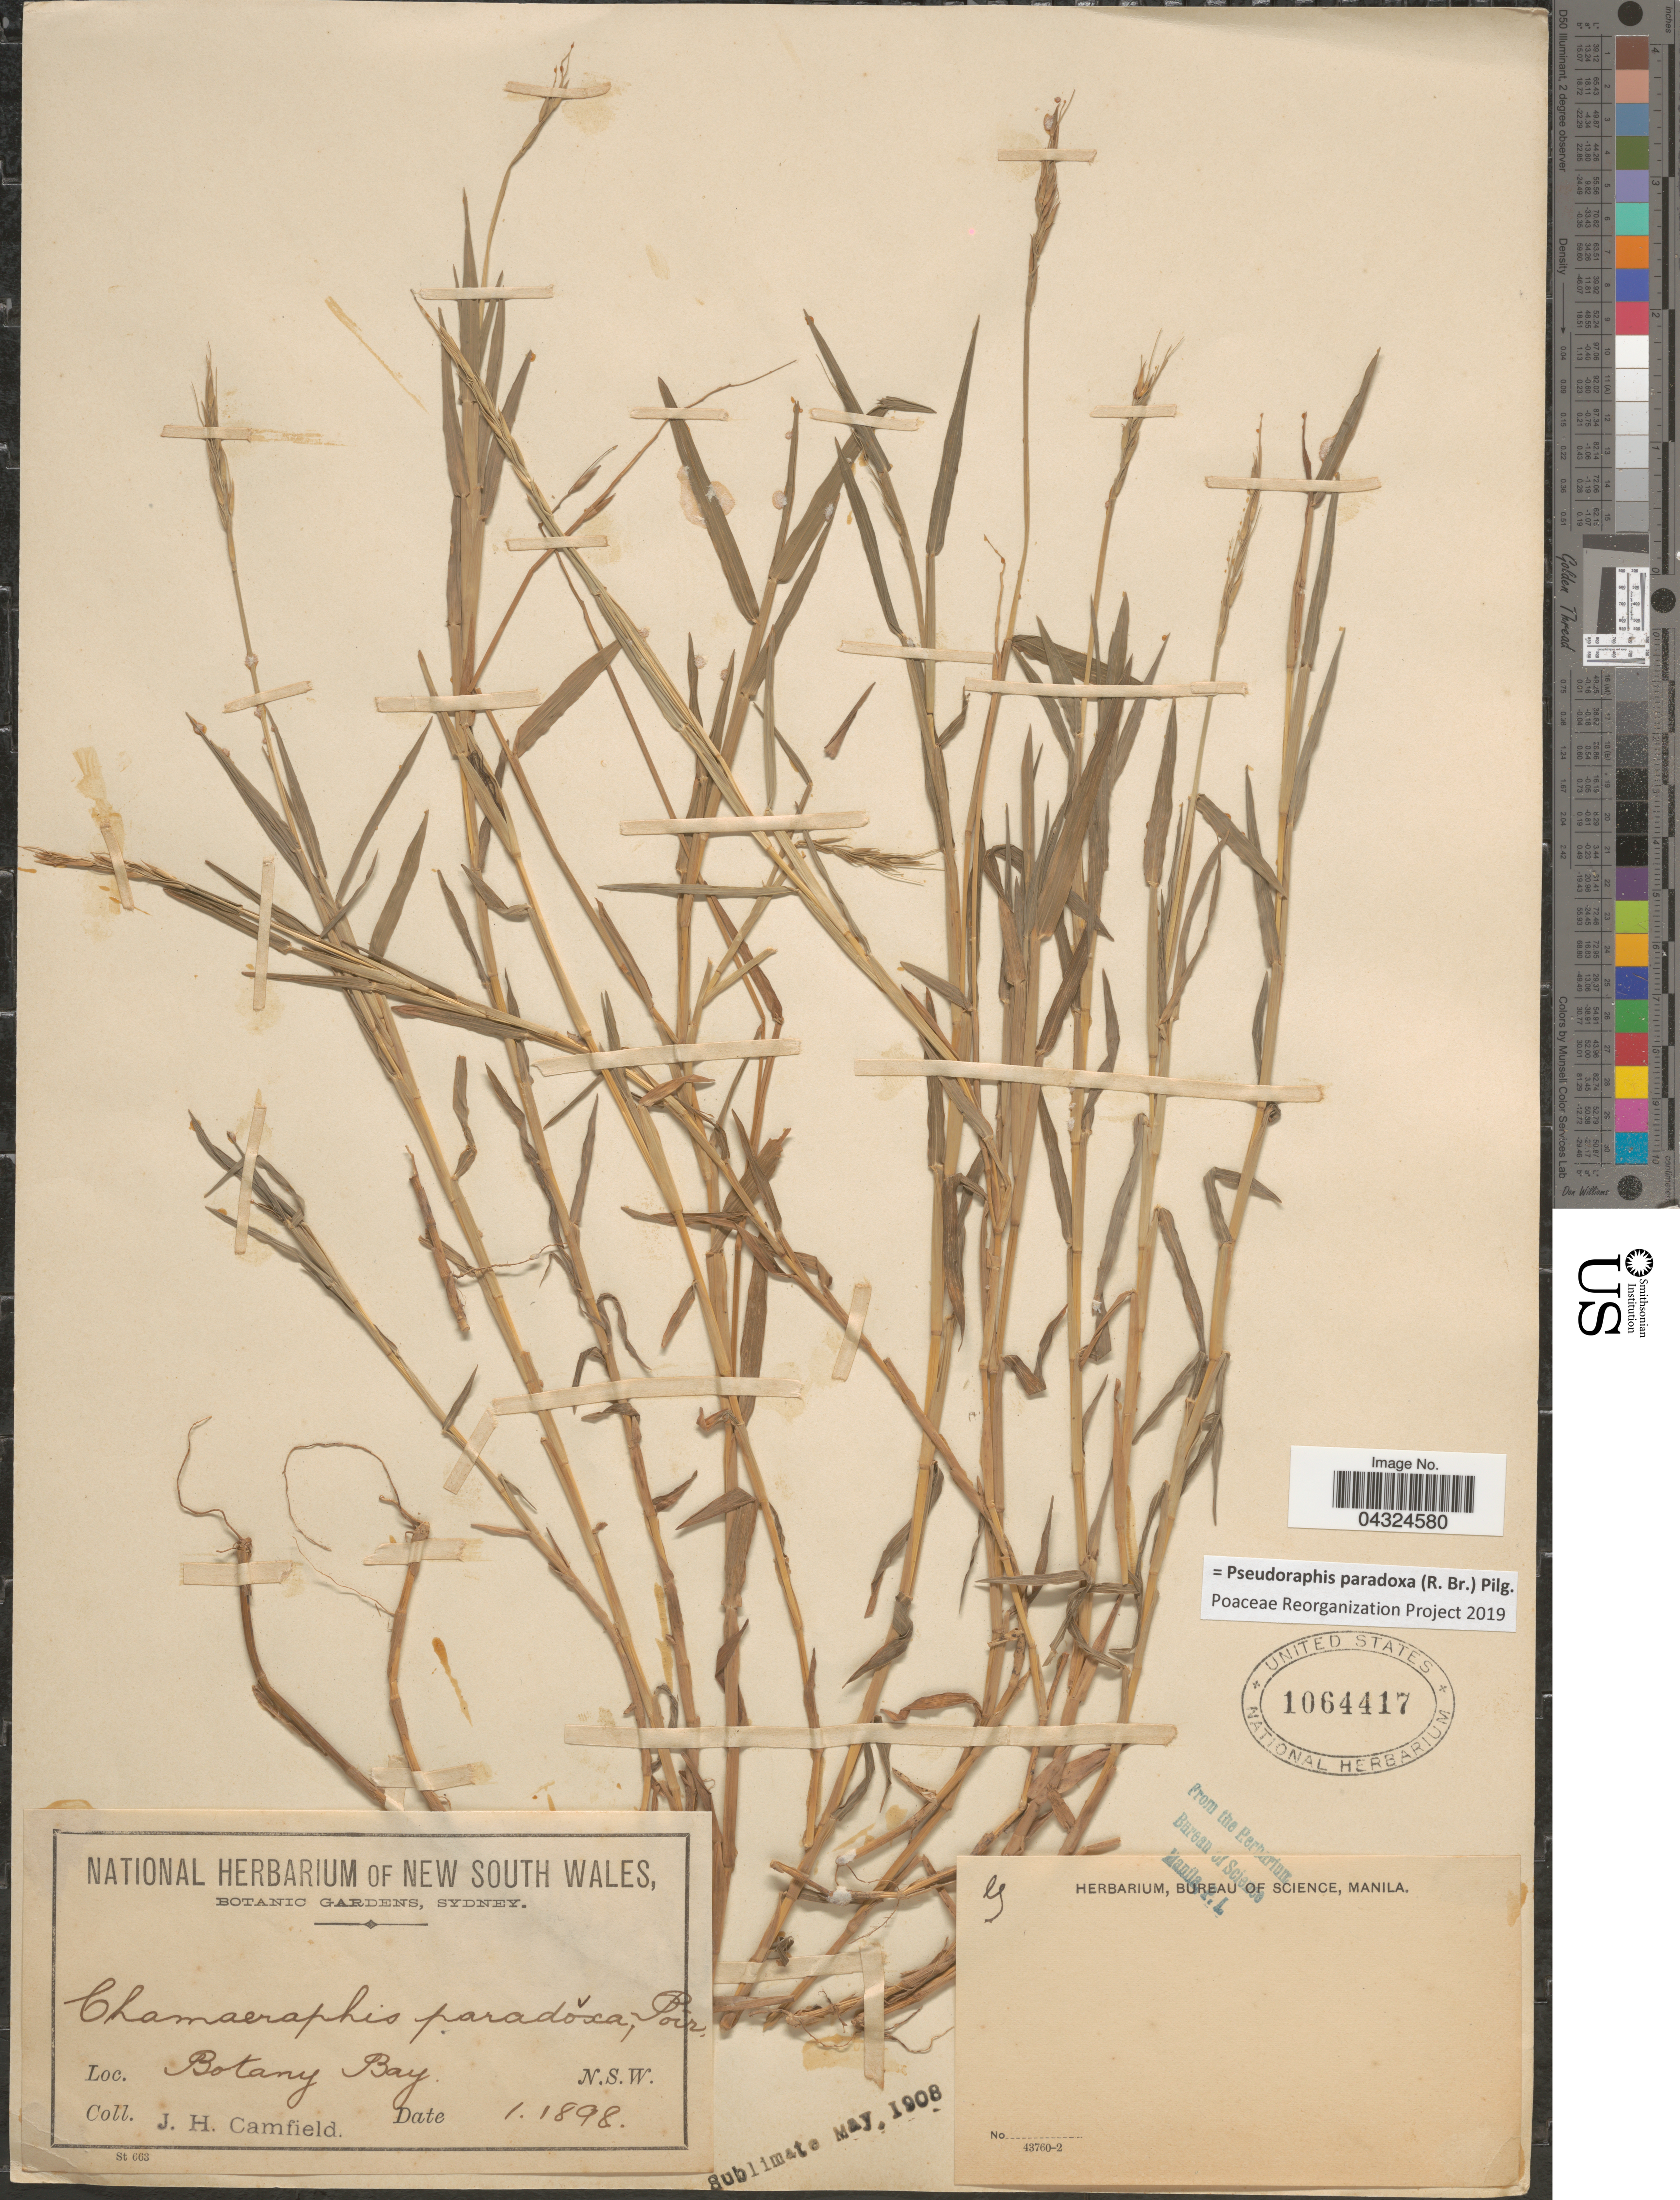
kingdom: Plantae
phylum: Tracheophyta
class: Liliopsida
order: Poales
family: Poaceae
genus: Pseudoraphis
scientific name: Pseudoraphis paradoxa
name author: (R. Br.) Pilg.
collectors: J. Camfield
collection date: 1898-01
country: Australia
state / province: New South Wales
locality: Botany Bay. N.S.W.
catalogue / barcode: US 1064417